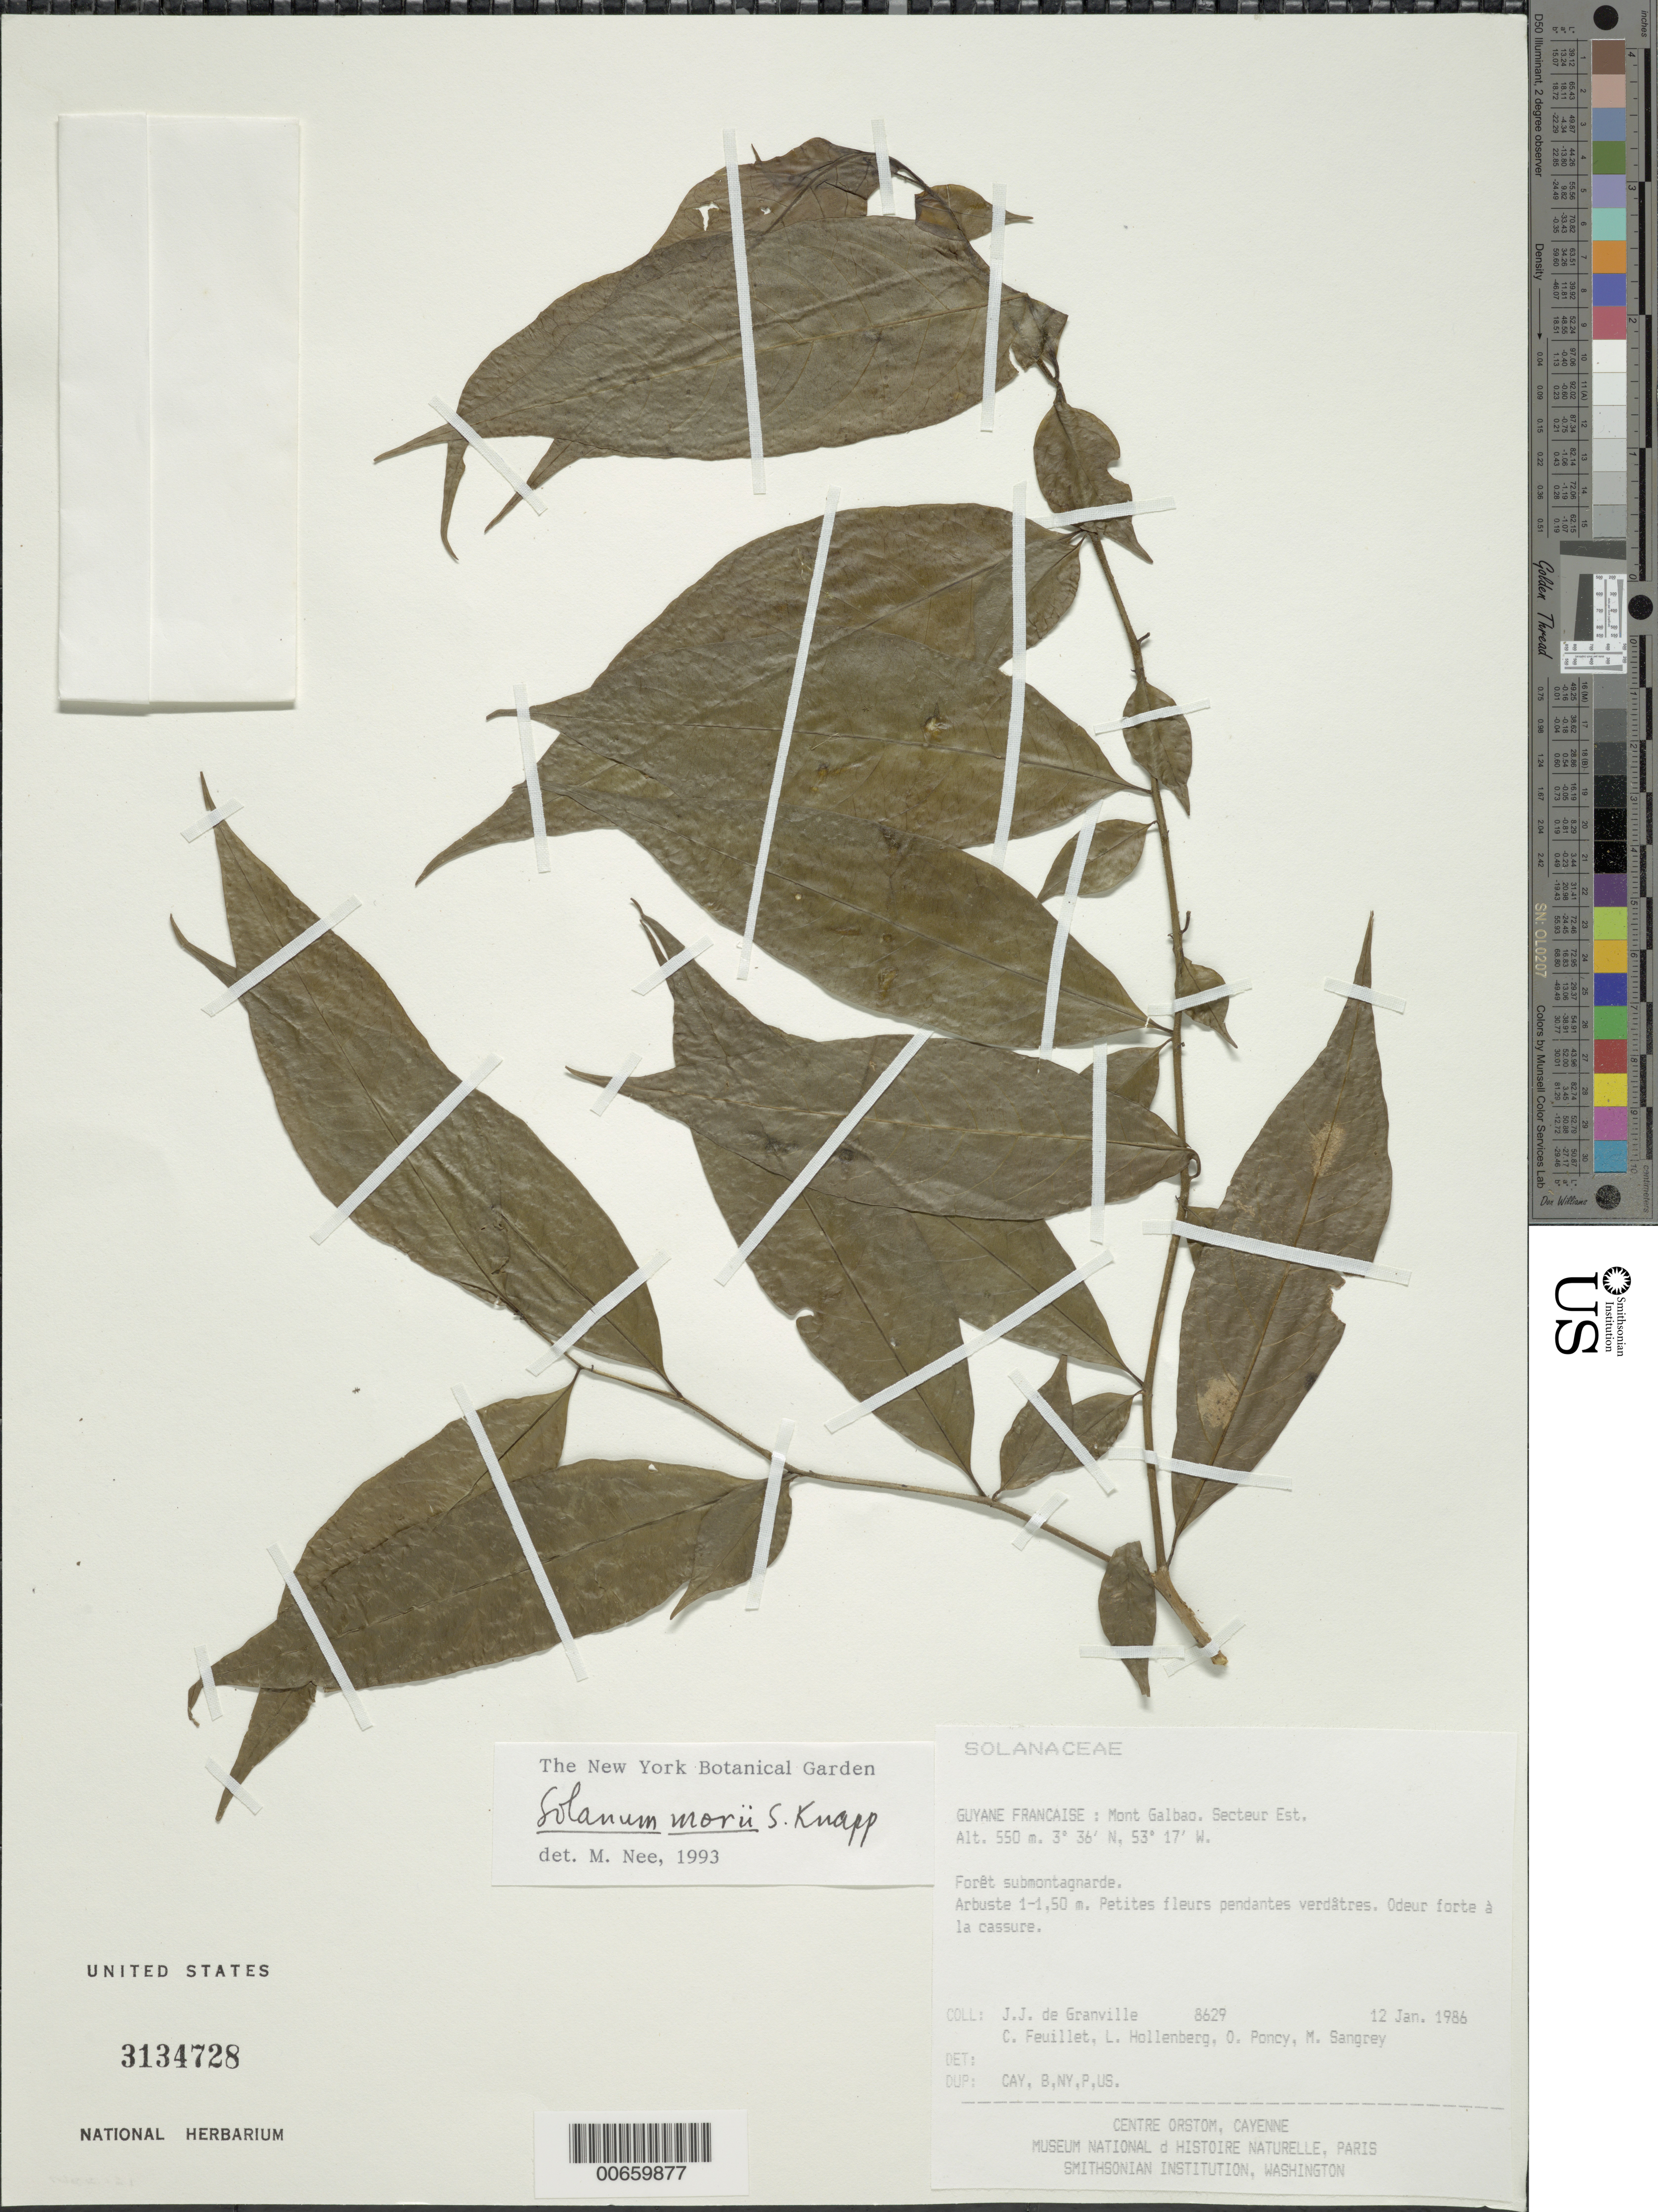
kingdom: Plantae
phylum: Tracheophyta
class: Magnoliopsida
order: Solanales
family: Solanaceae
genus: Solanum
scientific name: Solanum morii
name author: S. Knapp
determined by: Nee, Michael H.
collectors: J.-J. de Granville, C. Feuillet, L. Hollenberg, O. Poncy & M. Sangrey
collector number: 8629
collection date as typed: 1 Jan 1986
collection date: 1986-01-01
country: French Guiana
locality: Mont Galbao. Secteur Est.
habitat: Forêt submontagnarde.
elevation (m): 550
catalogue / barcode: US 3134728